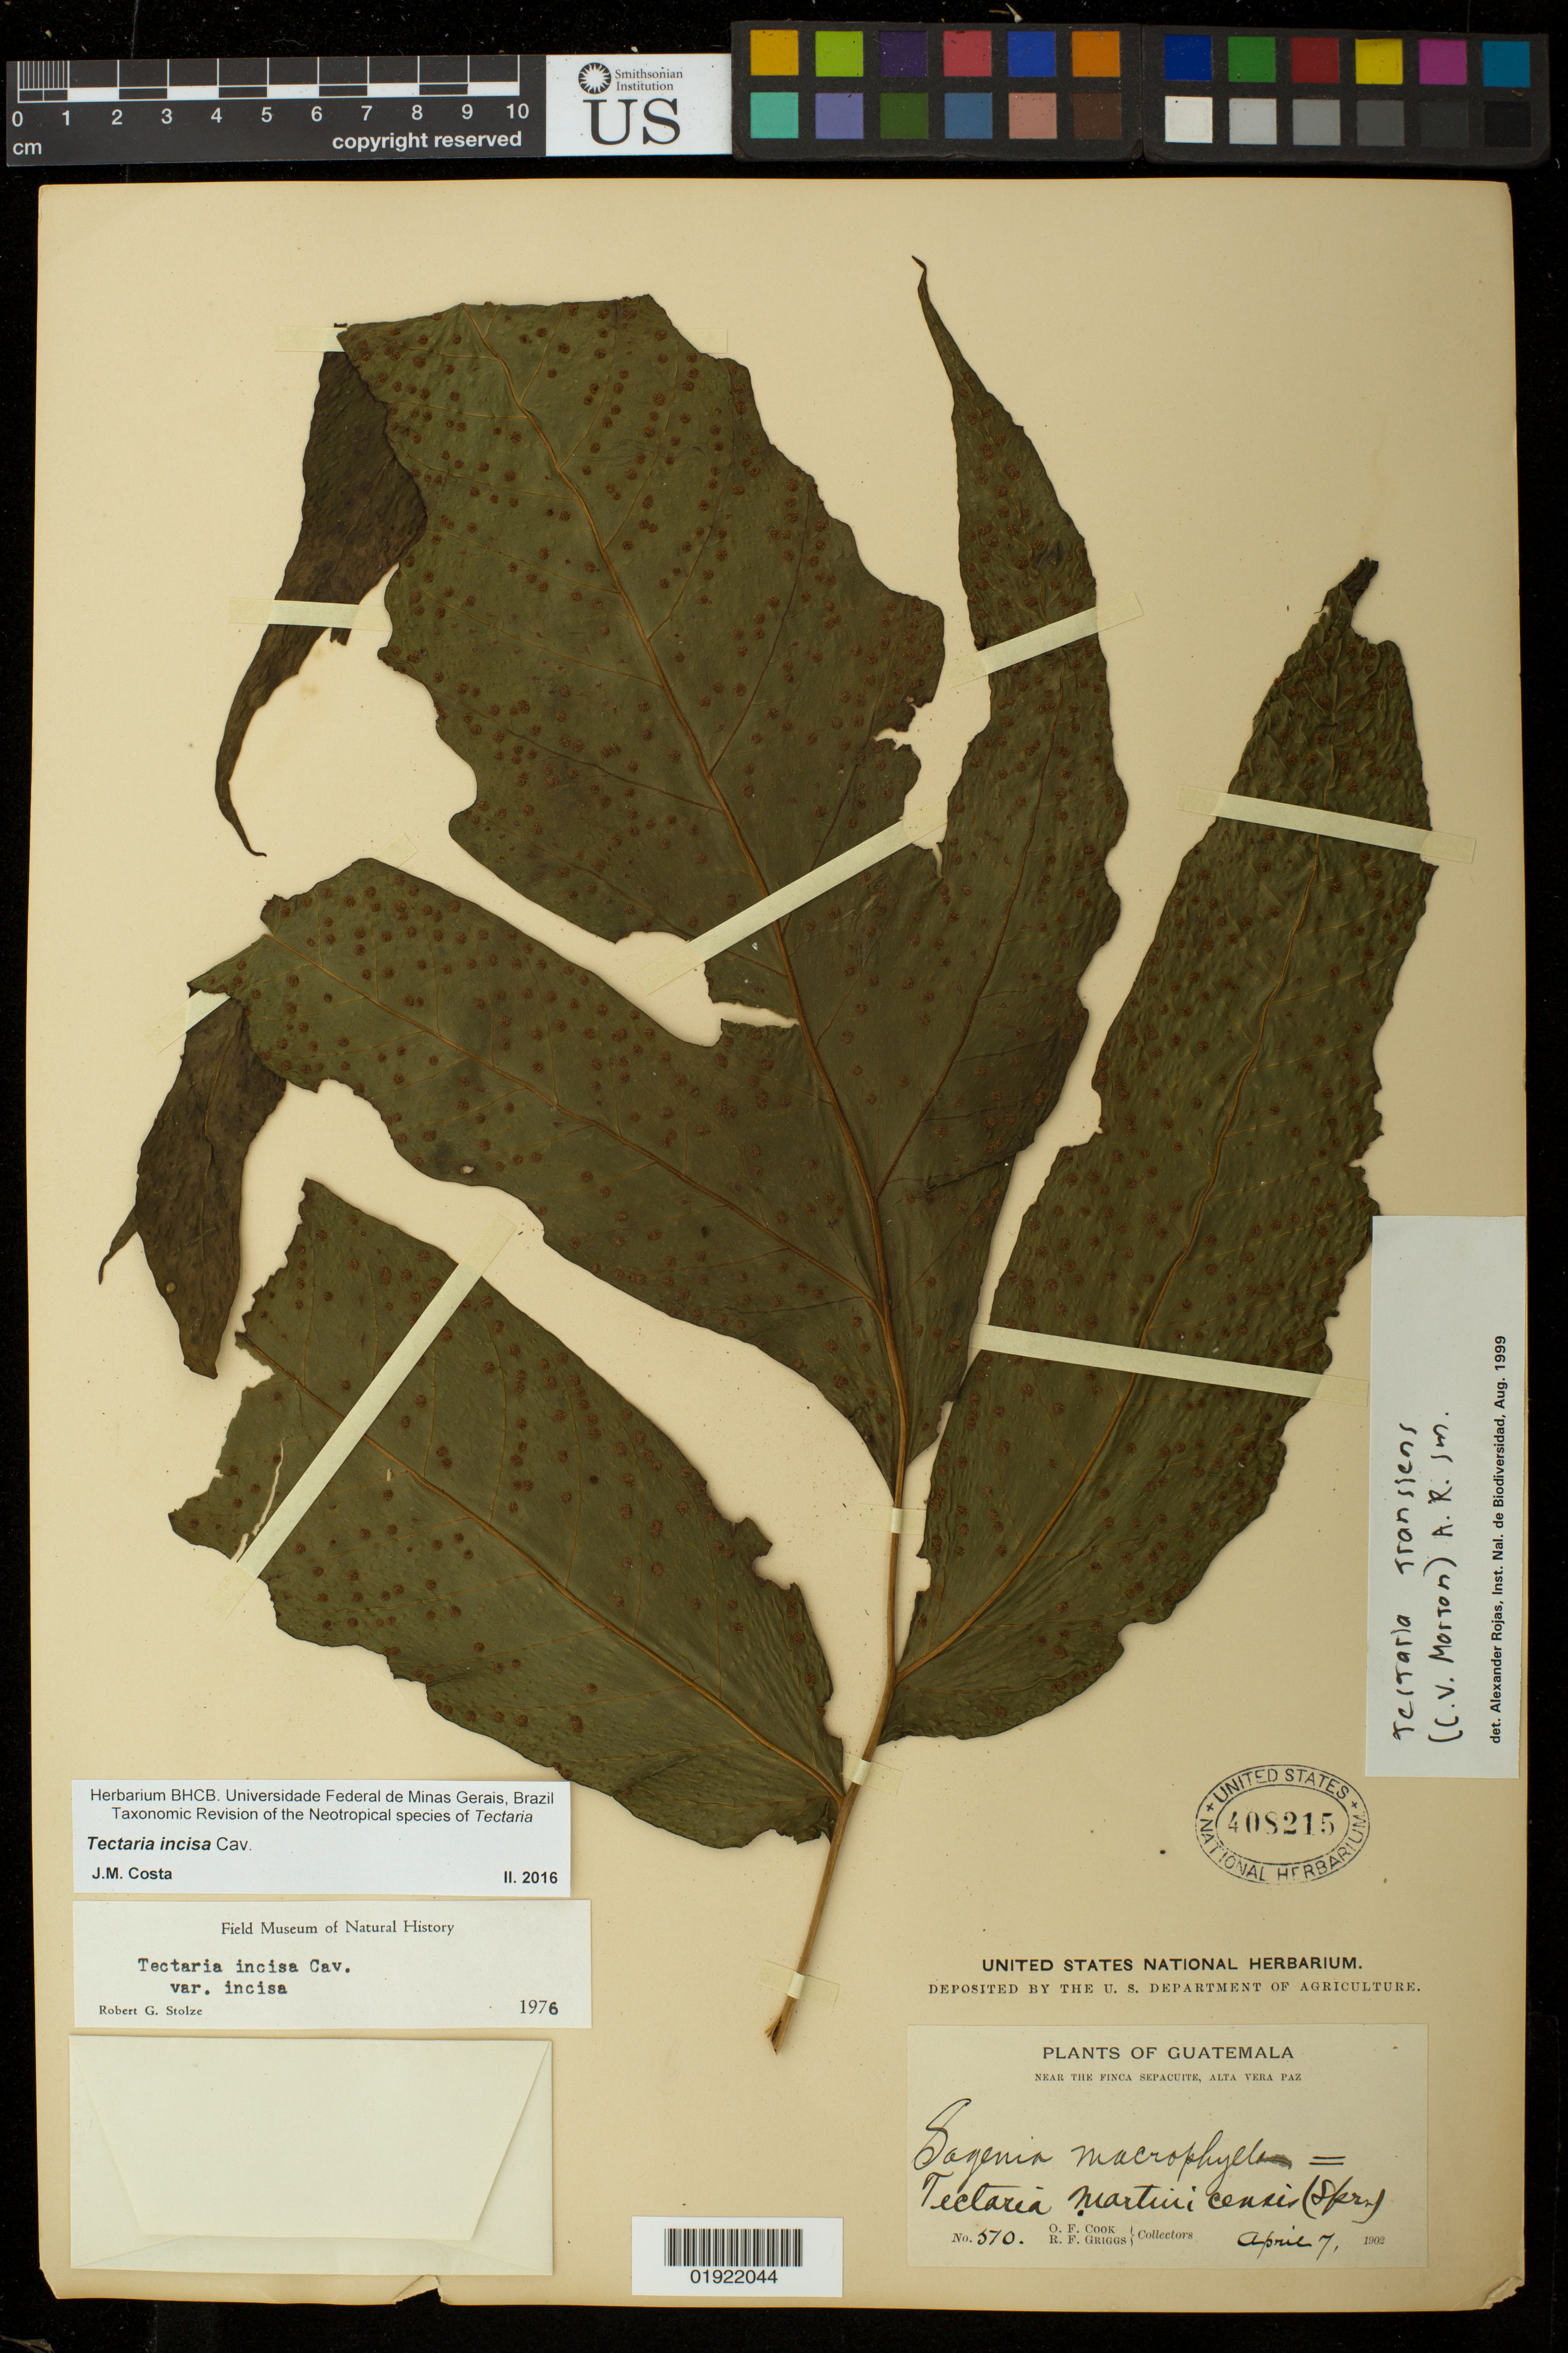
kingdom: Plantae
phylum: Tracheophyta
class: Polypodiopsida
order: Polypodiales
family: Tectariaceae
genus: Tectaria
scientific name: Tectaria incisa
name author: Cav.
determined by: Costa, J. M.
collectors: O. F. Cook & R. F. Griggs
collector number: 570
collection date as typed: April 7, 1902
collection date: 1902-04-07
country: Guatemala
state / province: Alta Verapaz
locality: near the Finca Sepacuite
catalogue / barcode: US 408215